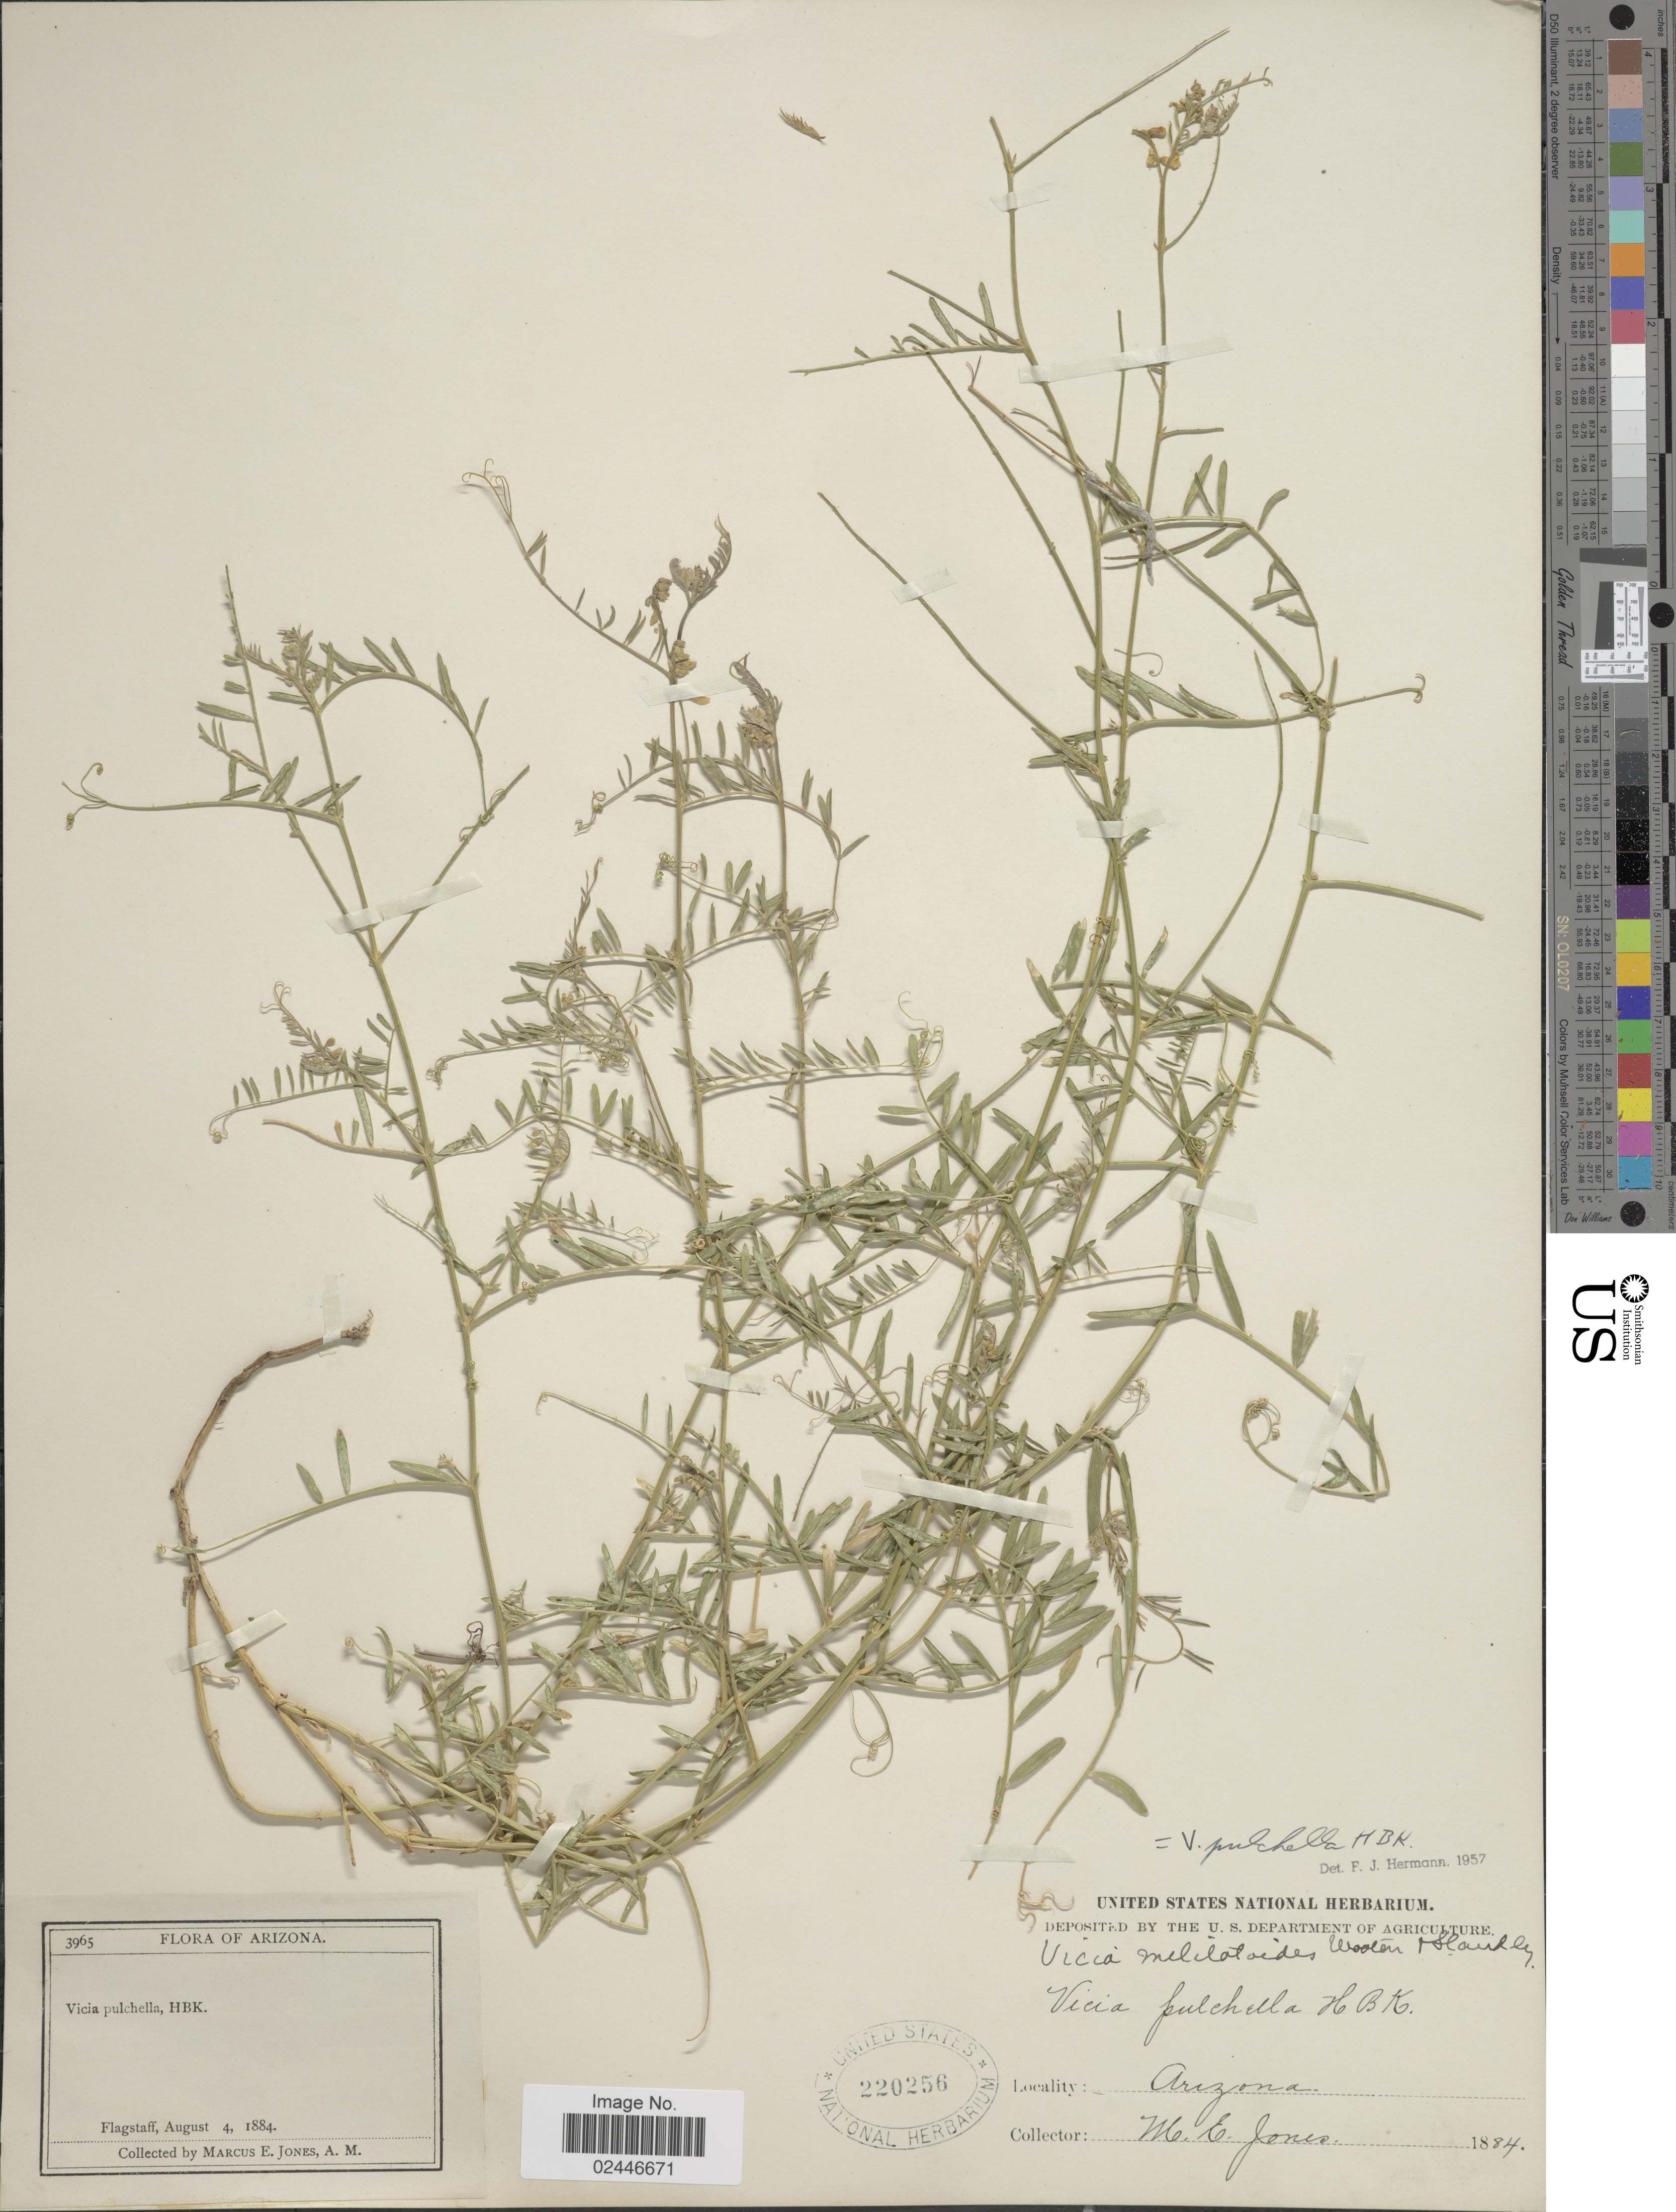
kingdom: Plantae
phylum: Tracheophyta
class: Magnoliopsida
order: Fabales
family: Fabaceae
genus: Vicia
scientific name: Vicia pulchella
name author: Kunth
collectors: M. E. Jones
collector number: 3965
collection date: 1884-08-04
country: United States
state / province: Arizona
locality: Flagstaff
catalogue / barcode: US 220256